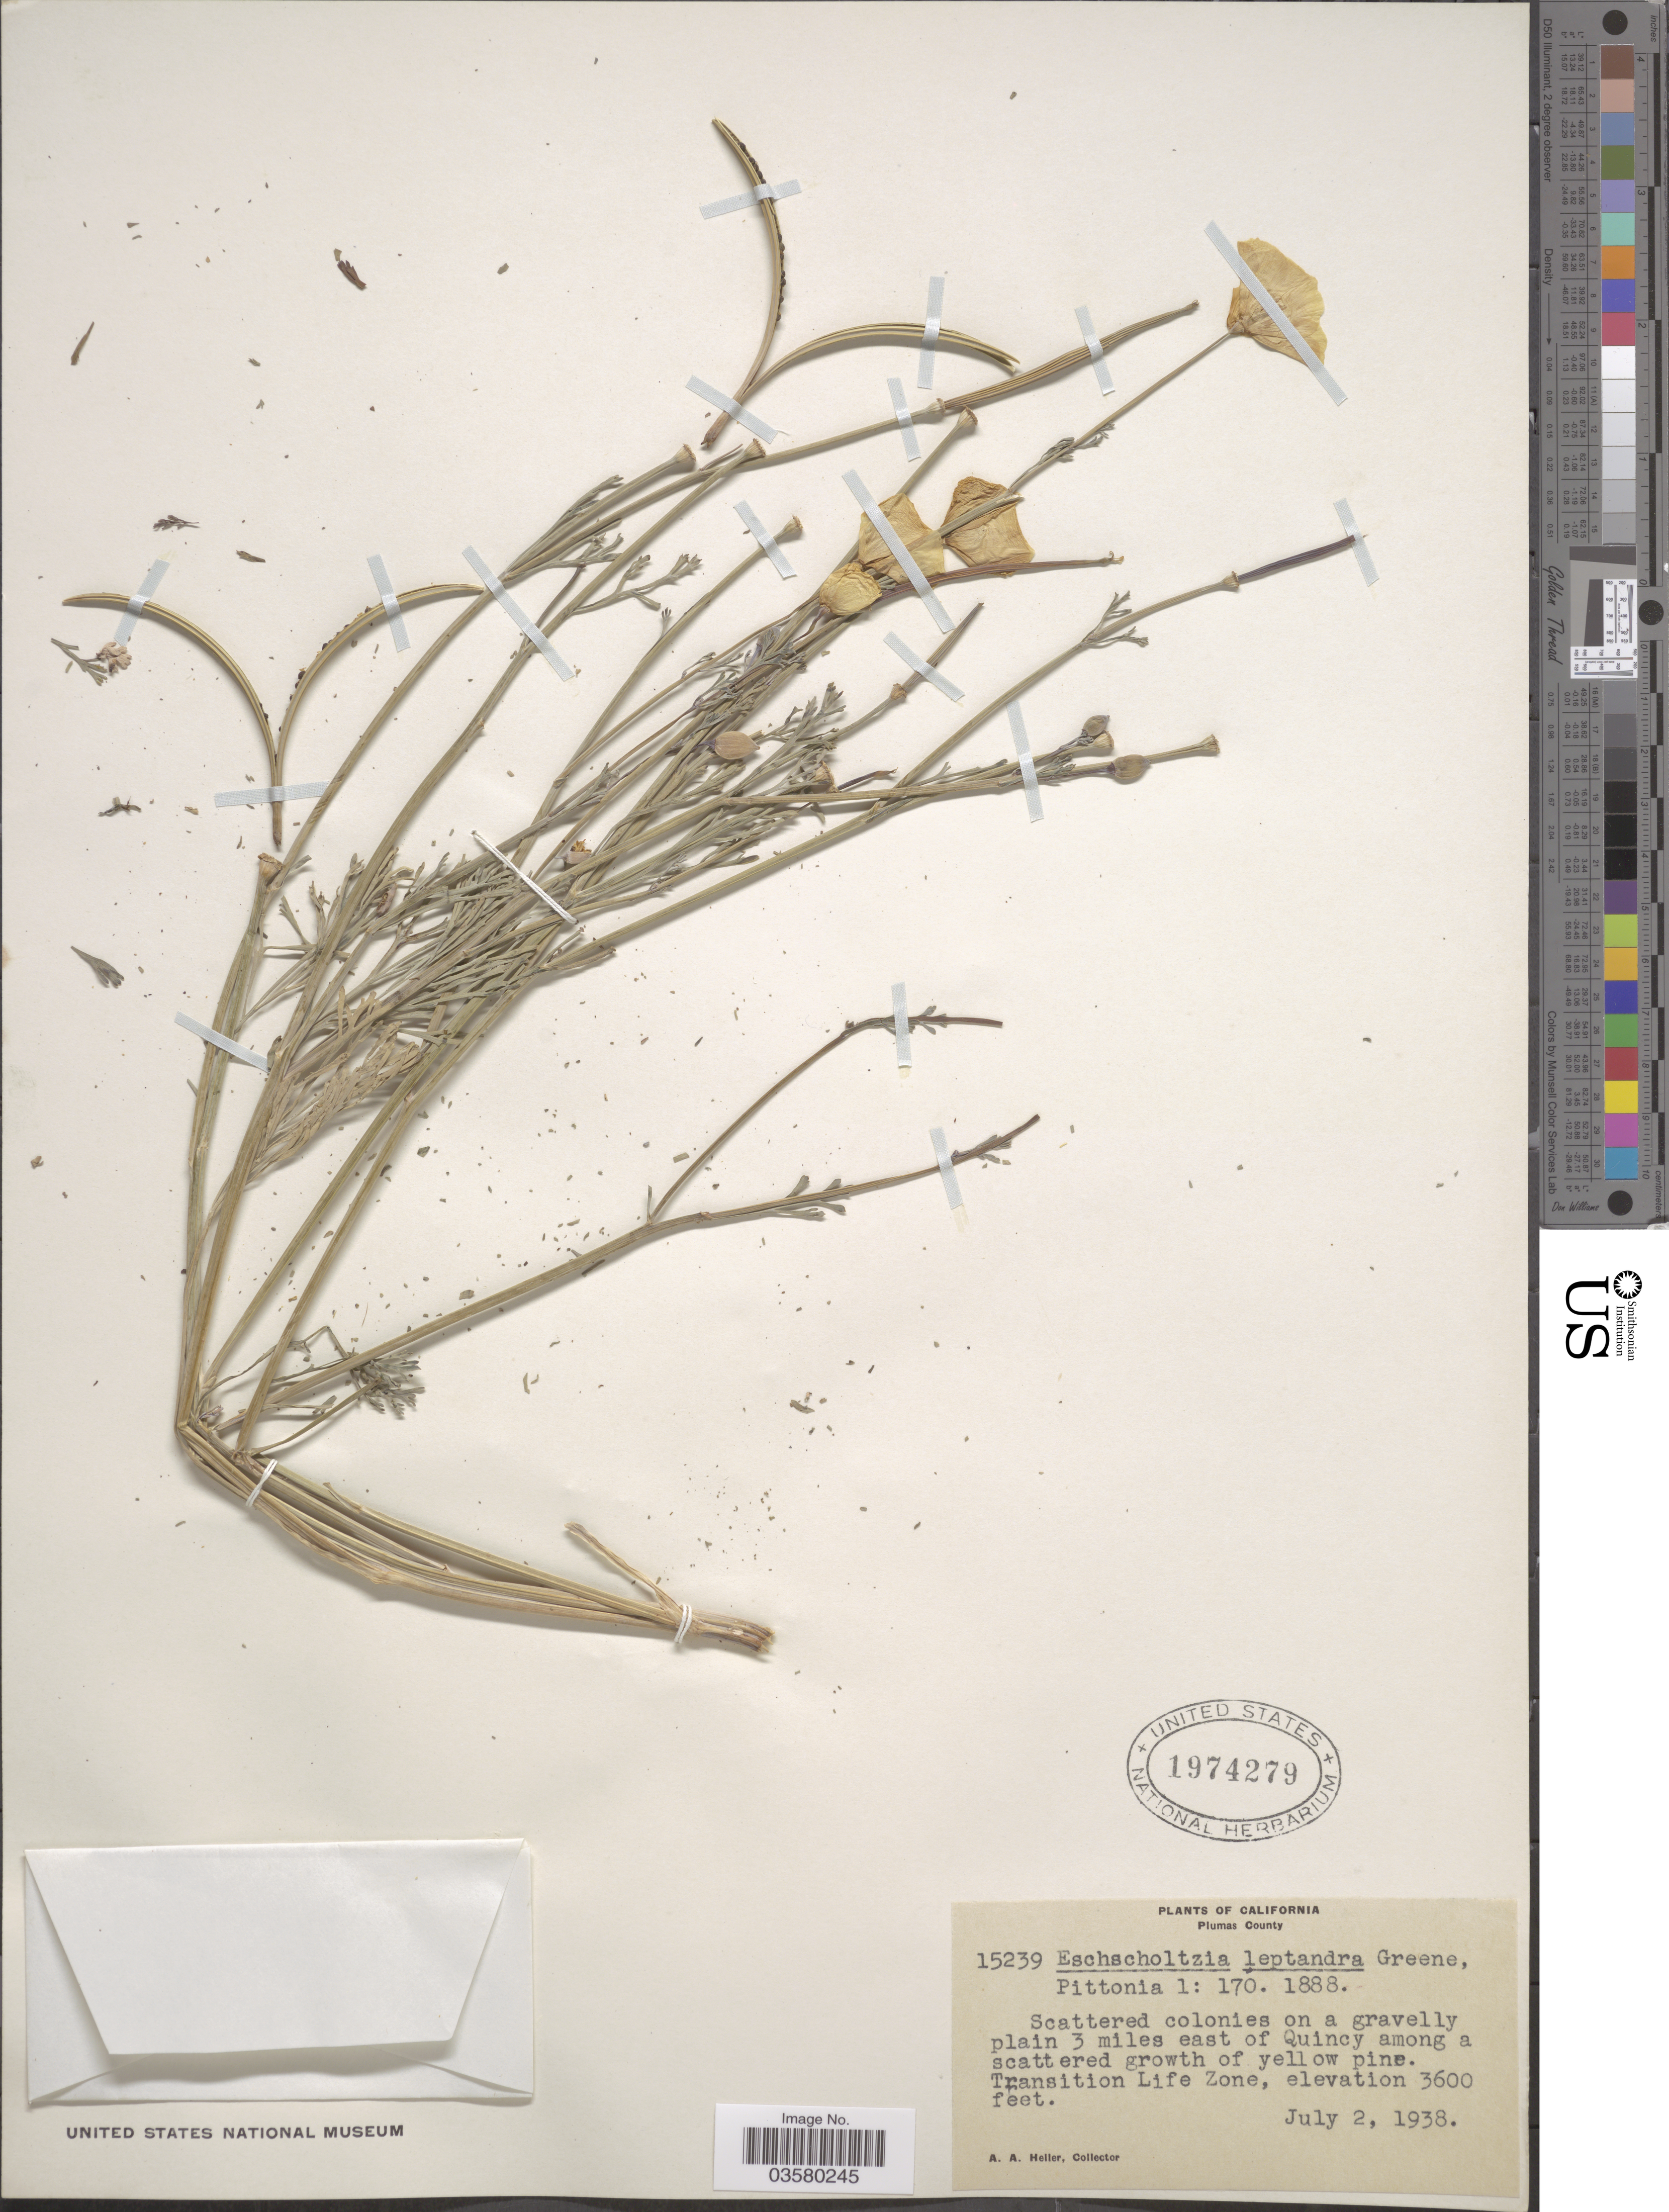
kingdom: Plantae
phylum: Tracheophyta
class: Magnoliopsida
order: Ranunculales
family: Papaveraceae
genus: Eschscholzia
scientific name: Eschscholzia californica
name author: Cham.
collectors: A. A. Heller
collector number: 15239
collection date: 1938-07-02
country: United States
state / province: California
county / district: Plumas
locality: Plumas County. On a gravelly plain 3 miles east of Quincy among a scattered growth of yellow pine. Transition Life Zone.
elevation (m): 1097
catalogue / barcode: US 1974279